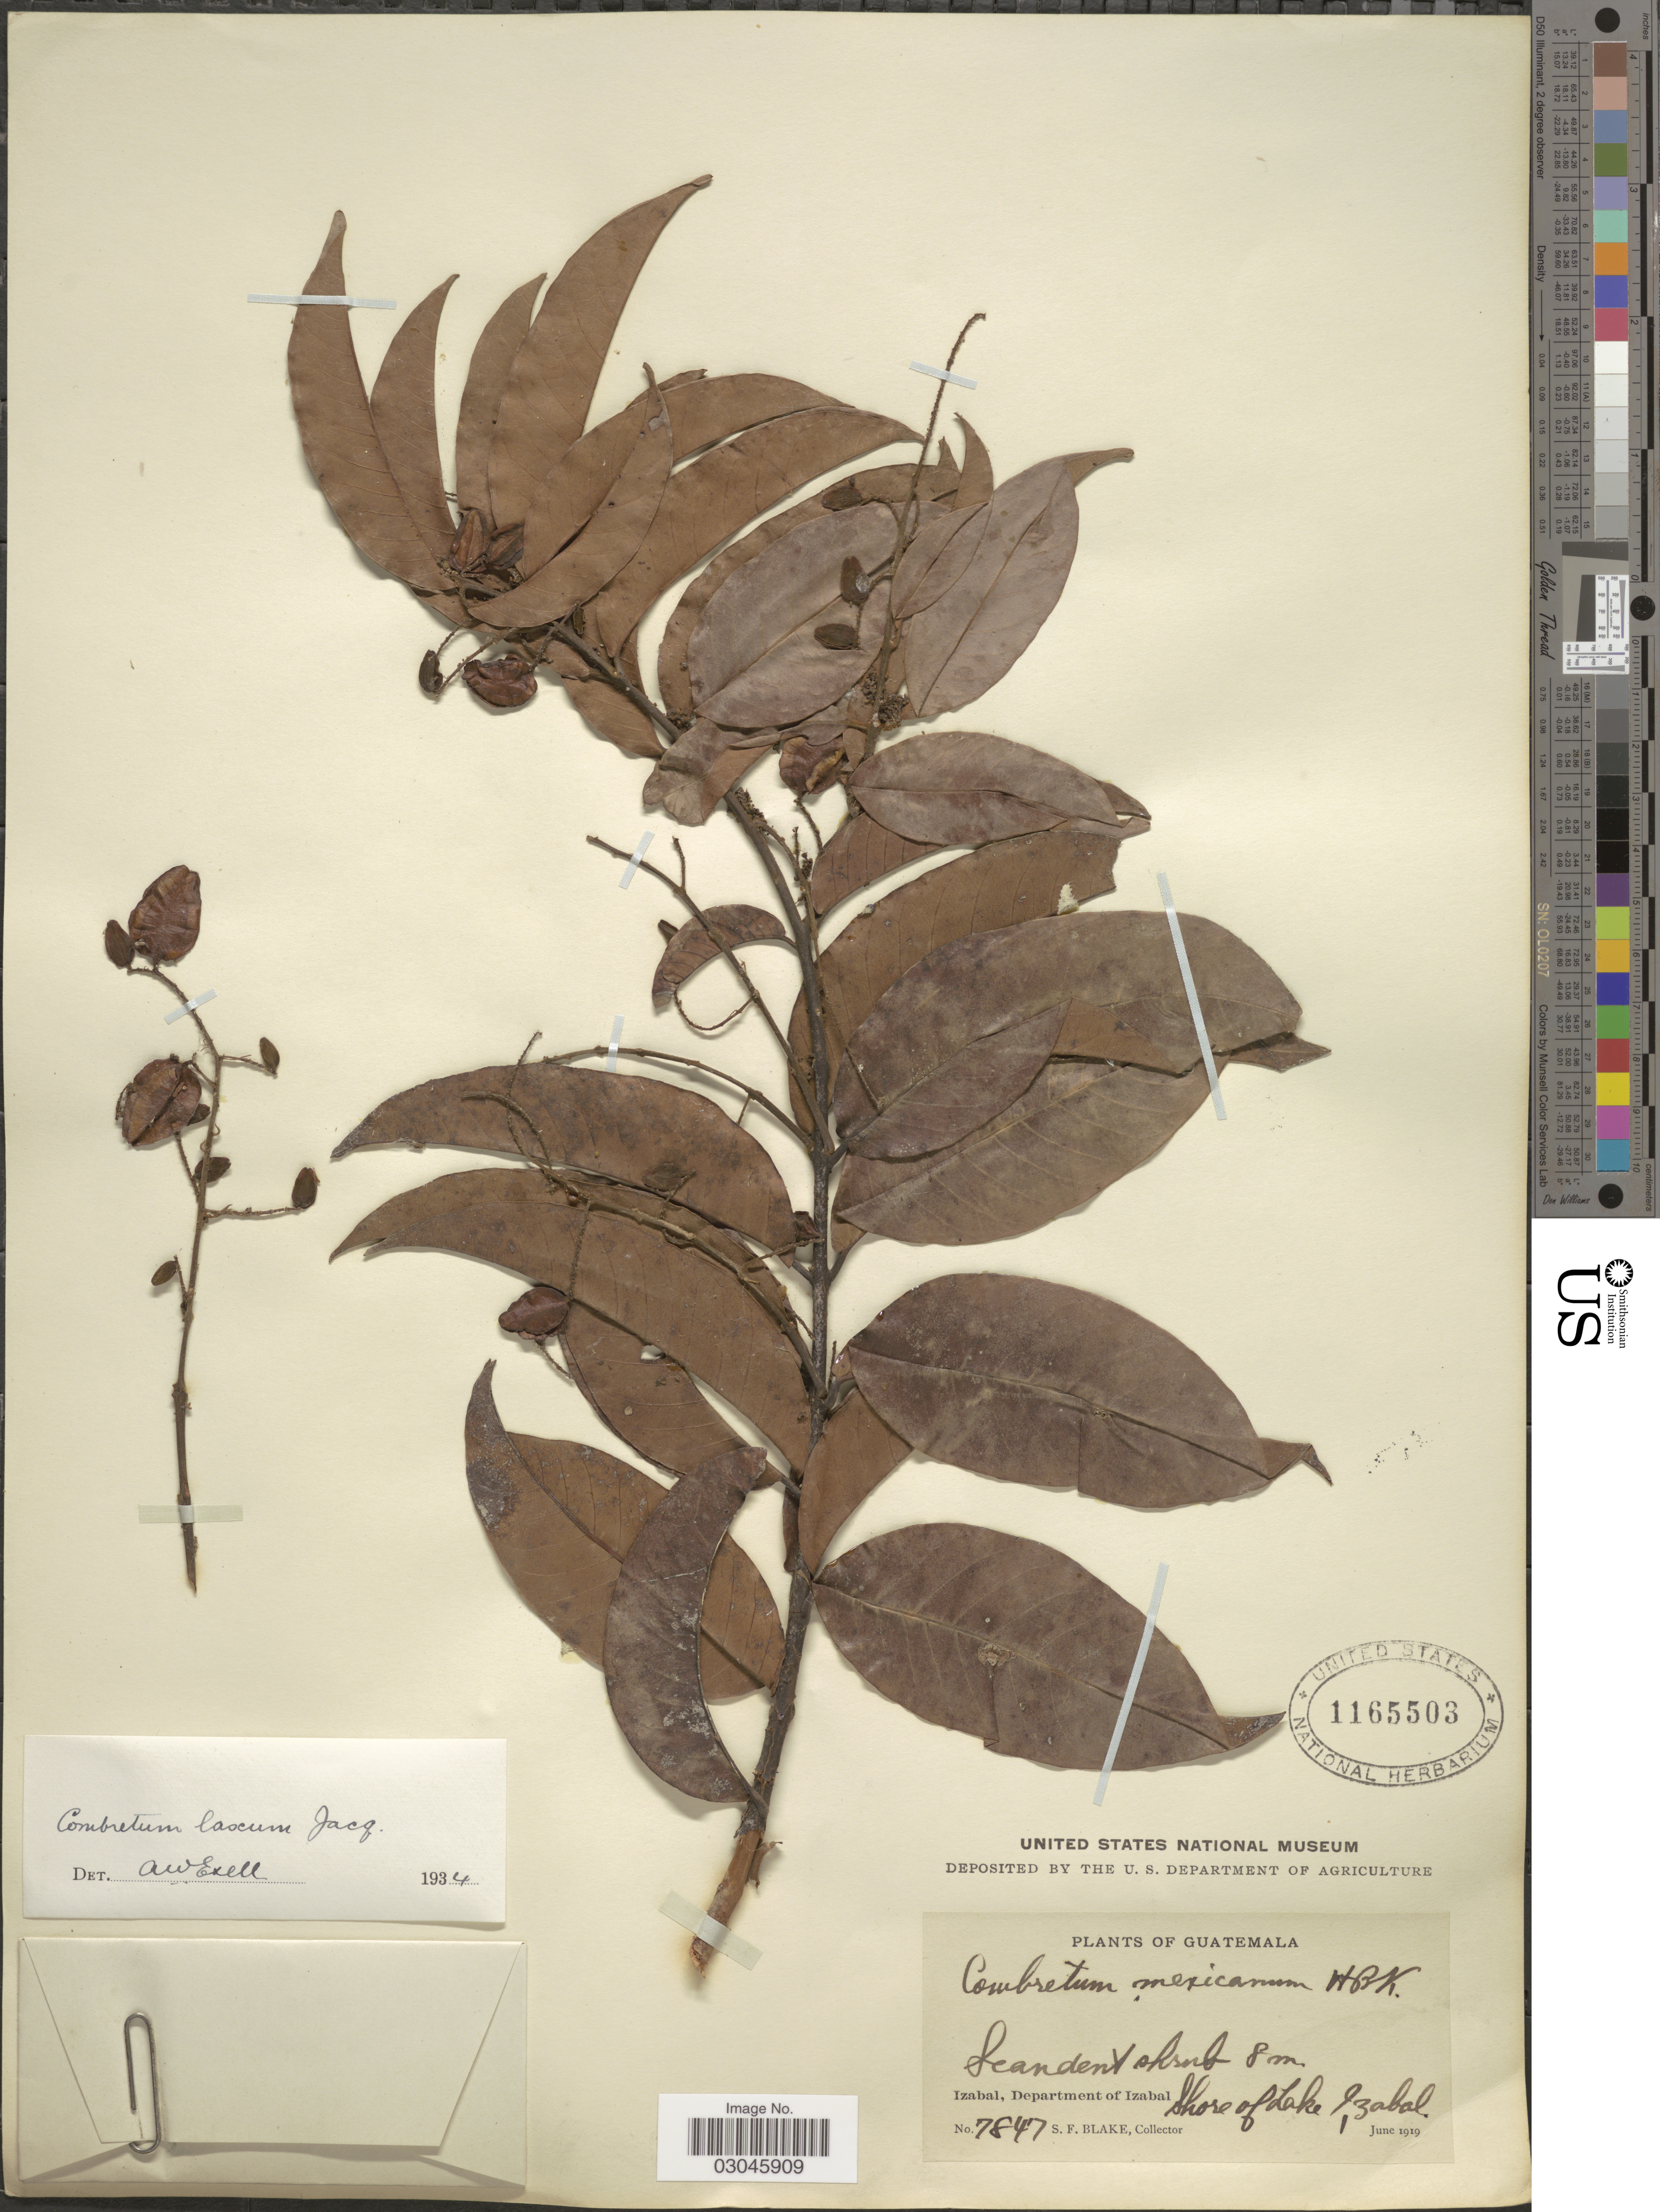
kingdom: Plantae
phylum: Tracheophyta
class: Magnoliopsida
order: Myrtales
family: Combretaceae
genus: Combretum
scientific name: Combretum laxum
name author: Jacq.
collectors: S. Blake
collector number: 7847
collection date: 1919-06-01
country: Guatemala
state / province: Izabal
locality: Department of Izabal. Shore of Lake, Izabal.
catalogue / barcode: US 1165503